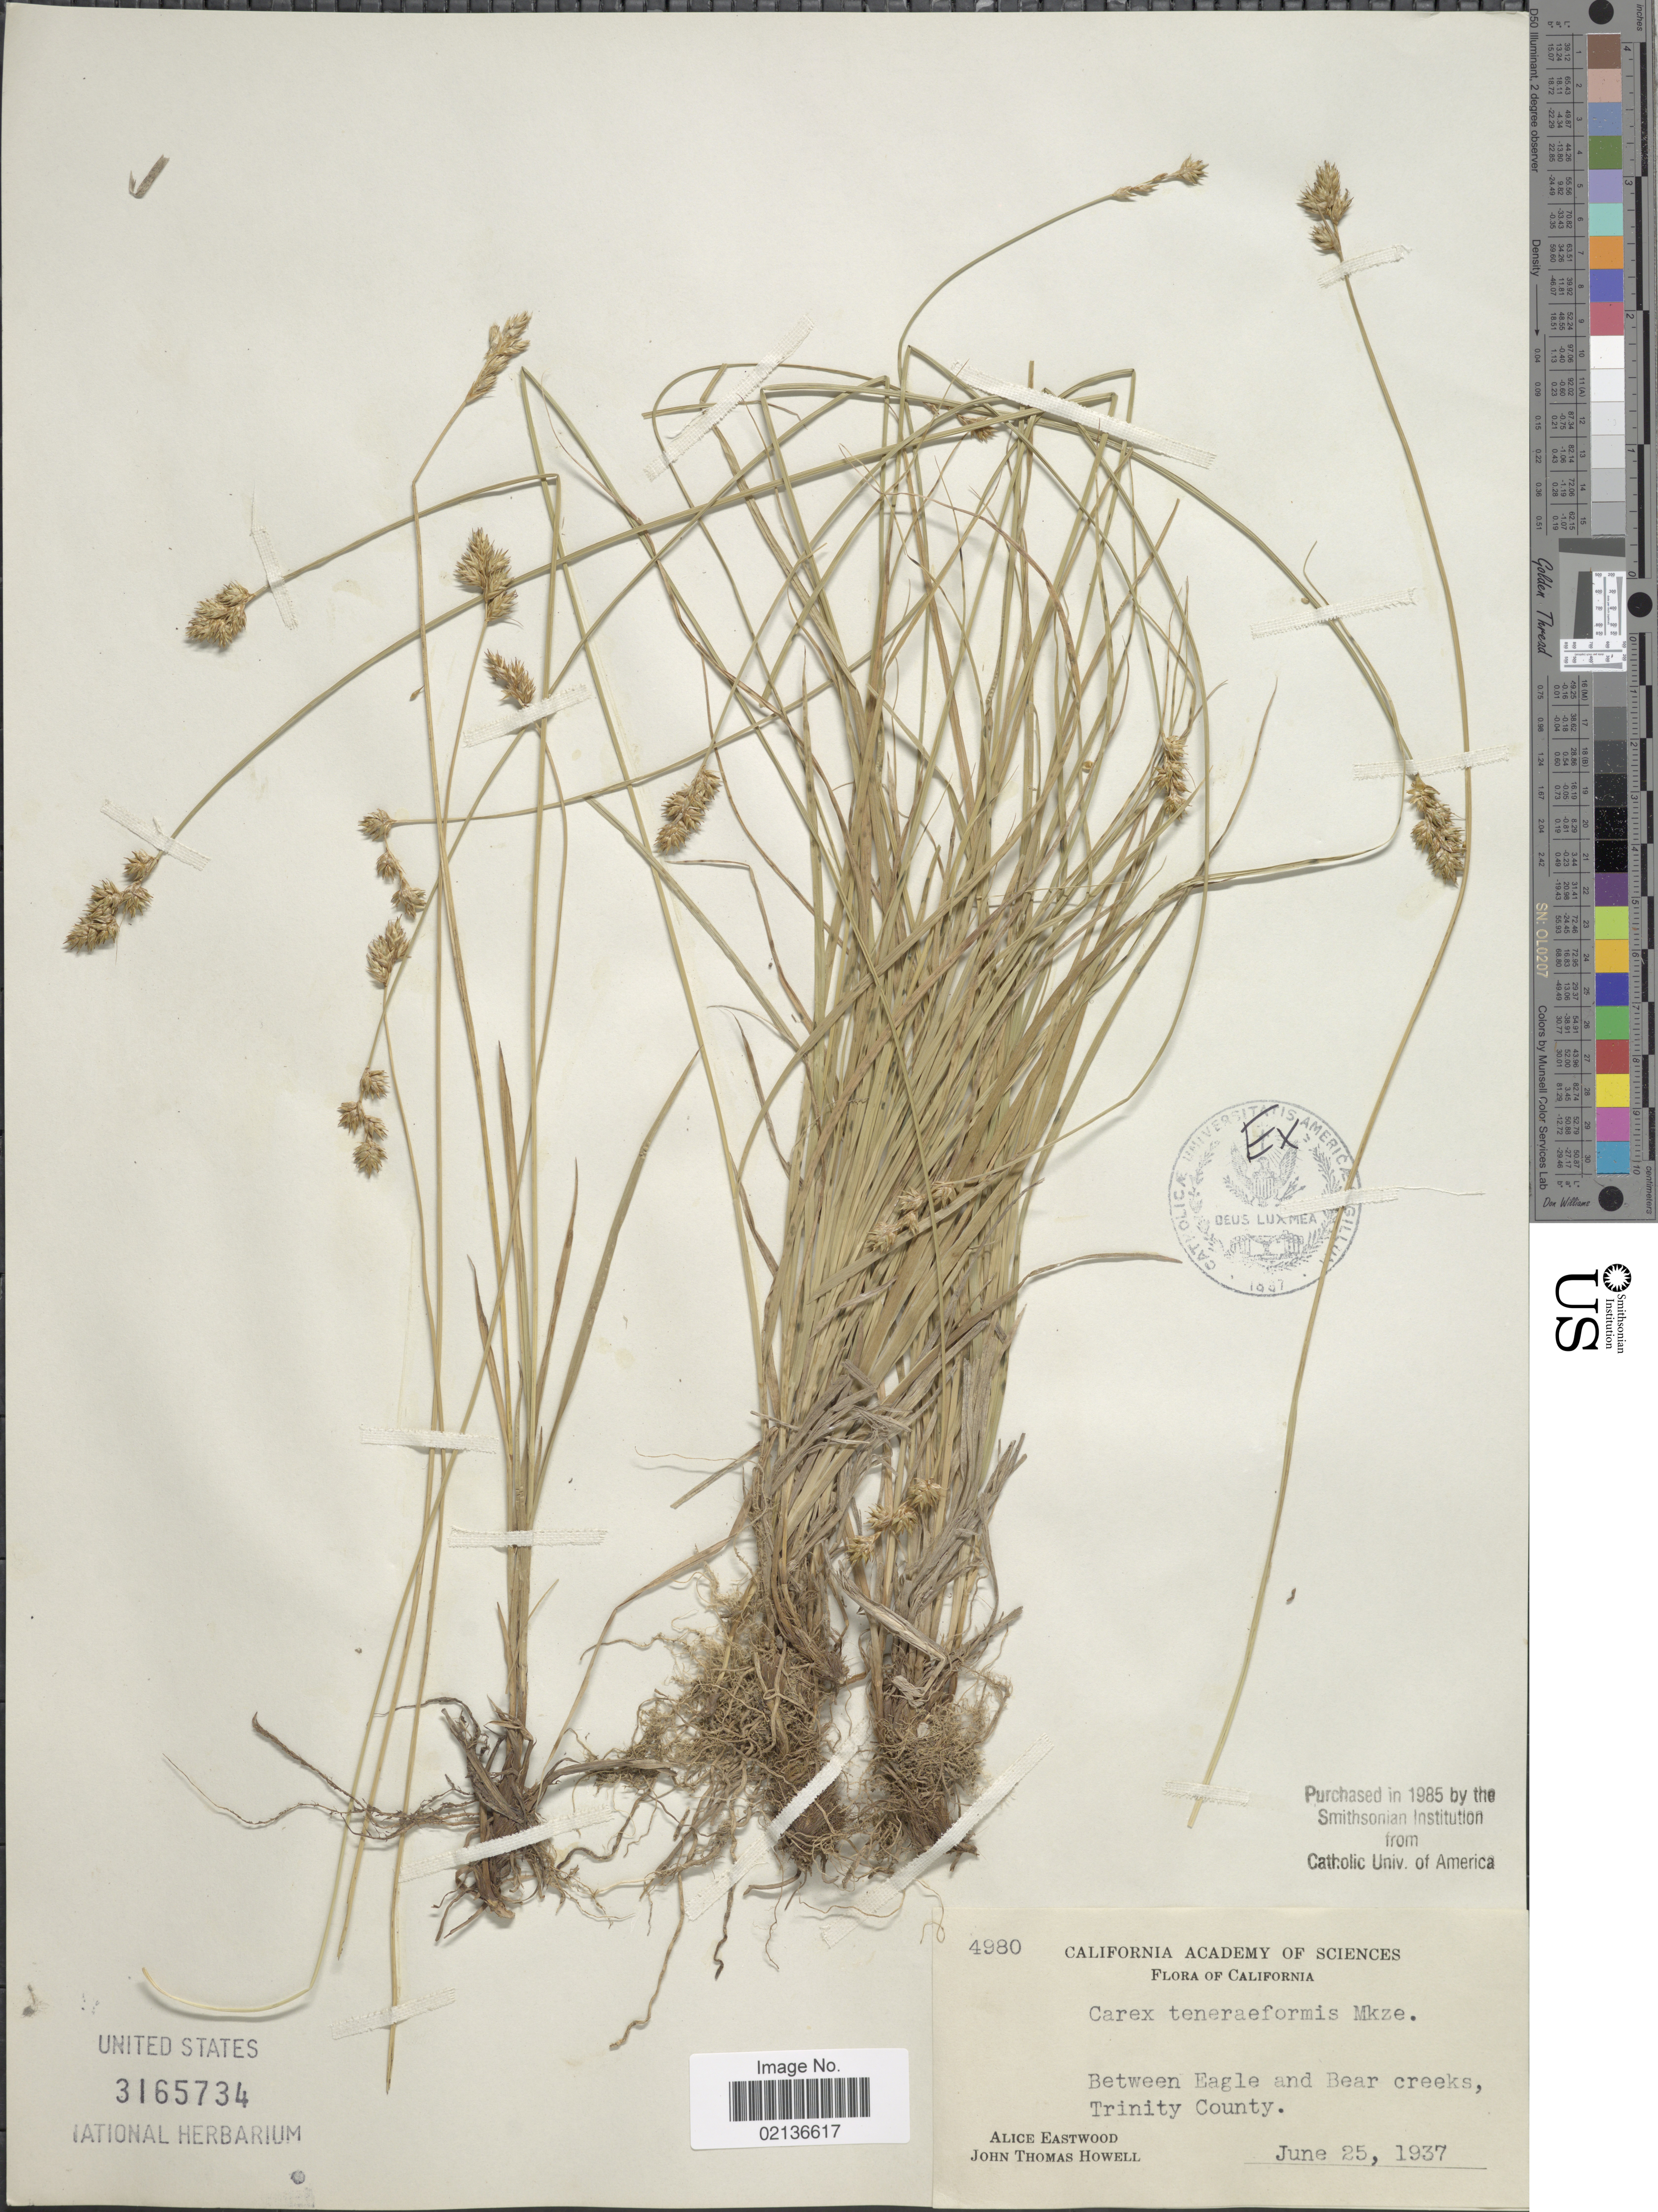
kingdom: Plantae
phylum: Tracheophyta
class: Liliopsida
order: Poales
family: Cyperaceae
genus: Carex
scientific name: Carex subfusca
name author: W. Boott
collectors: A. Eastwood & J. T. Howell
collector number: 4980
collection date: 1937-06-25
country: United States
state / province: California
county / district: Trinity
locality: Between Eagle and Bear Creeks, Trinity County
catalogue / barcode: US 3165734